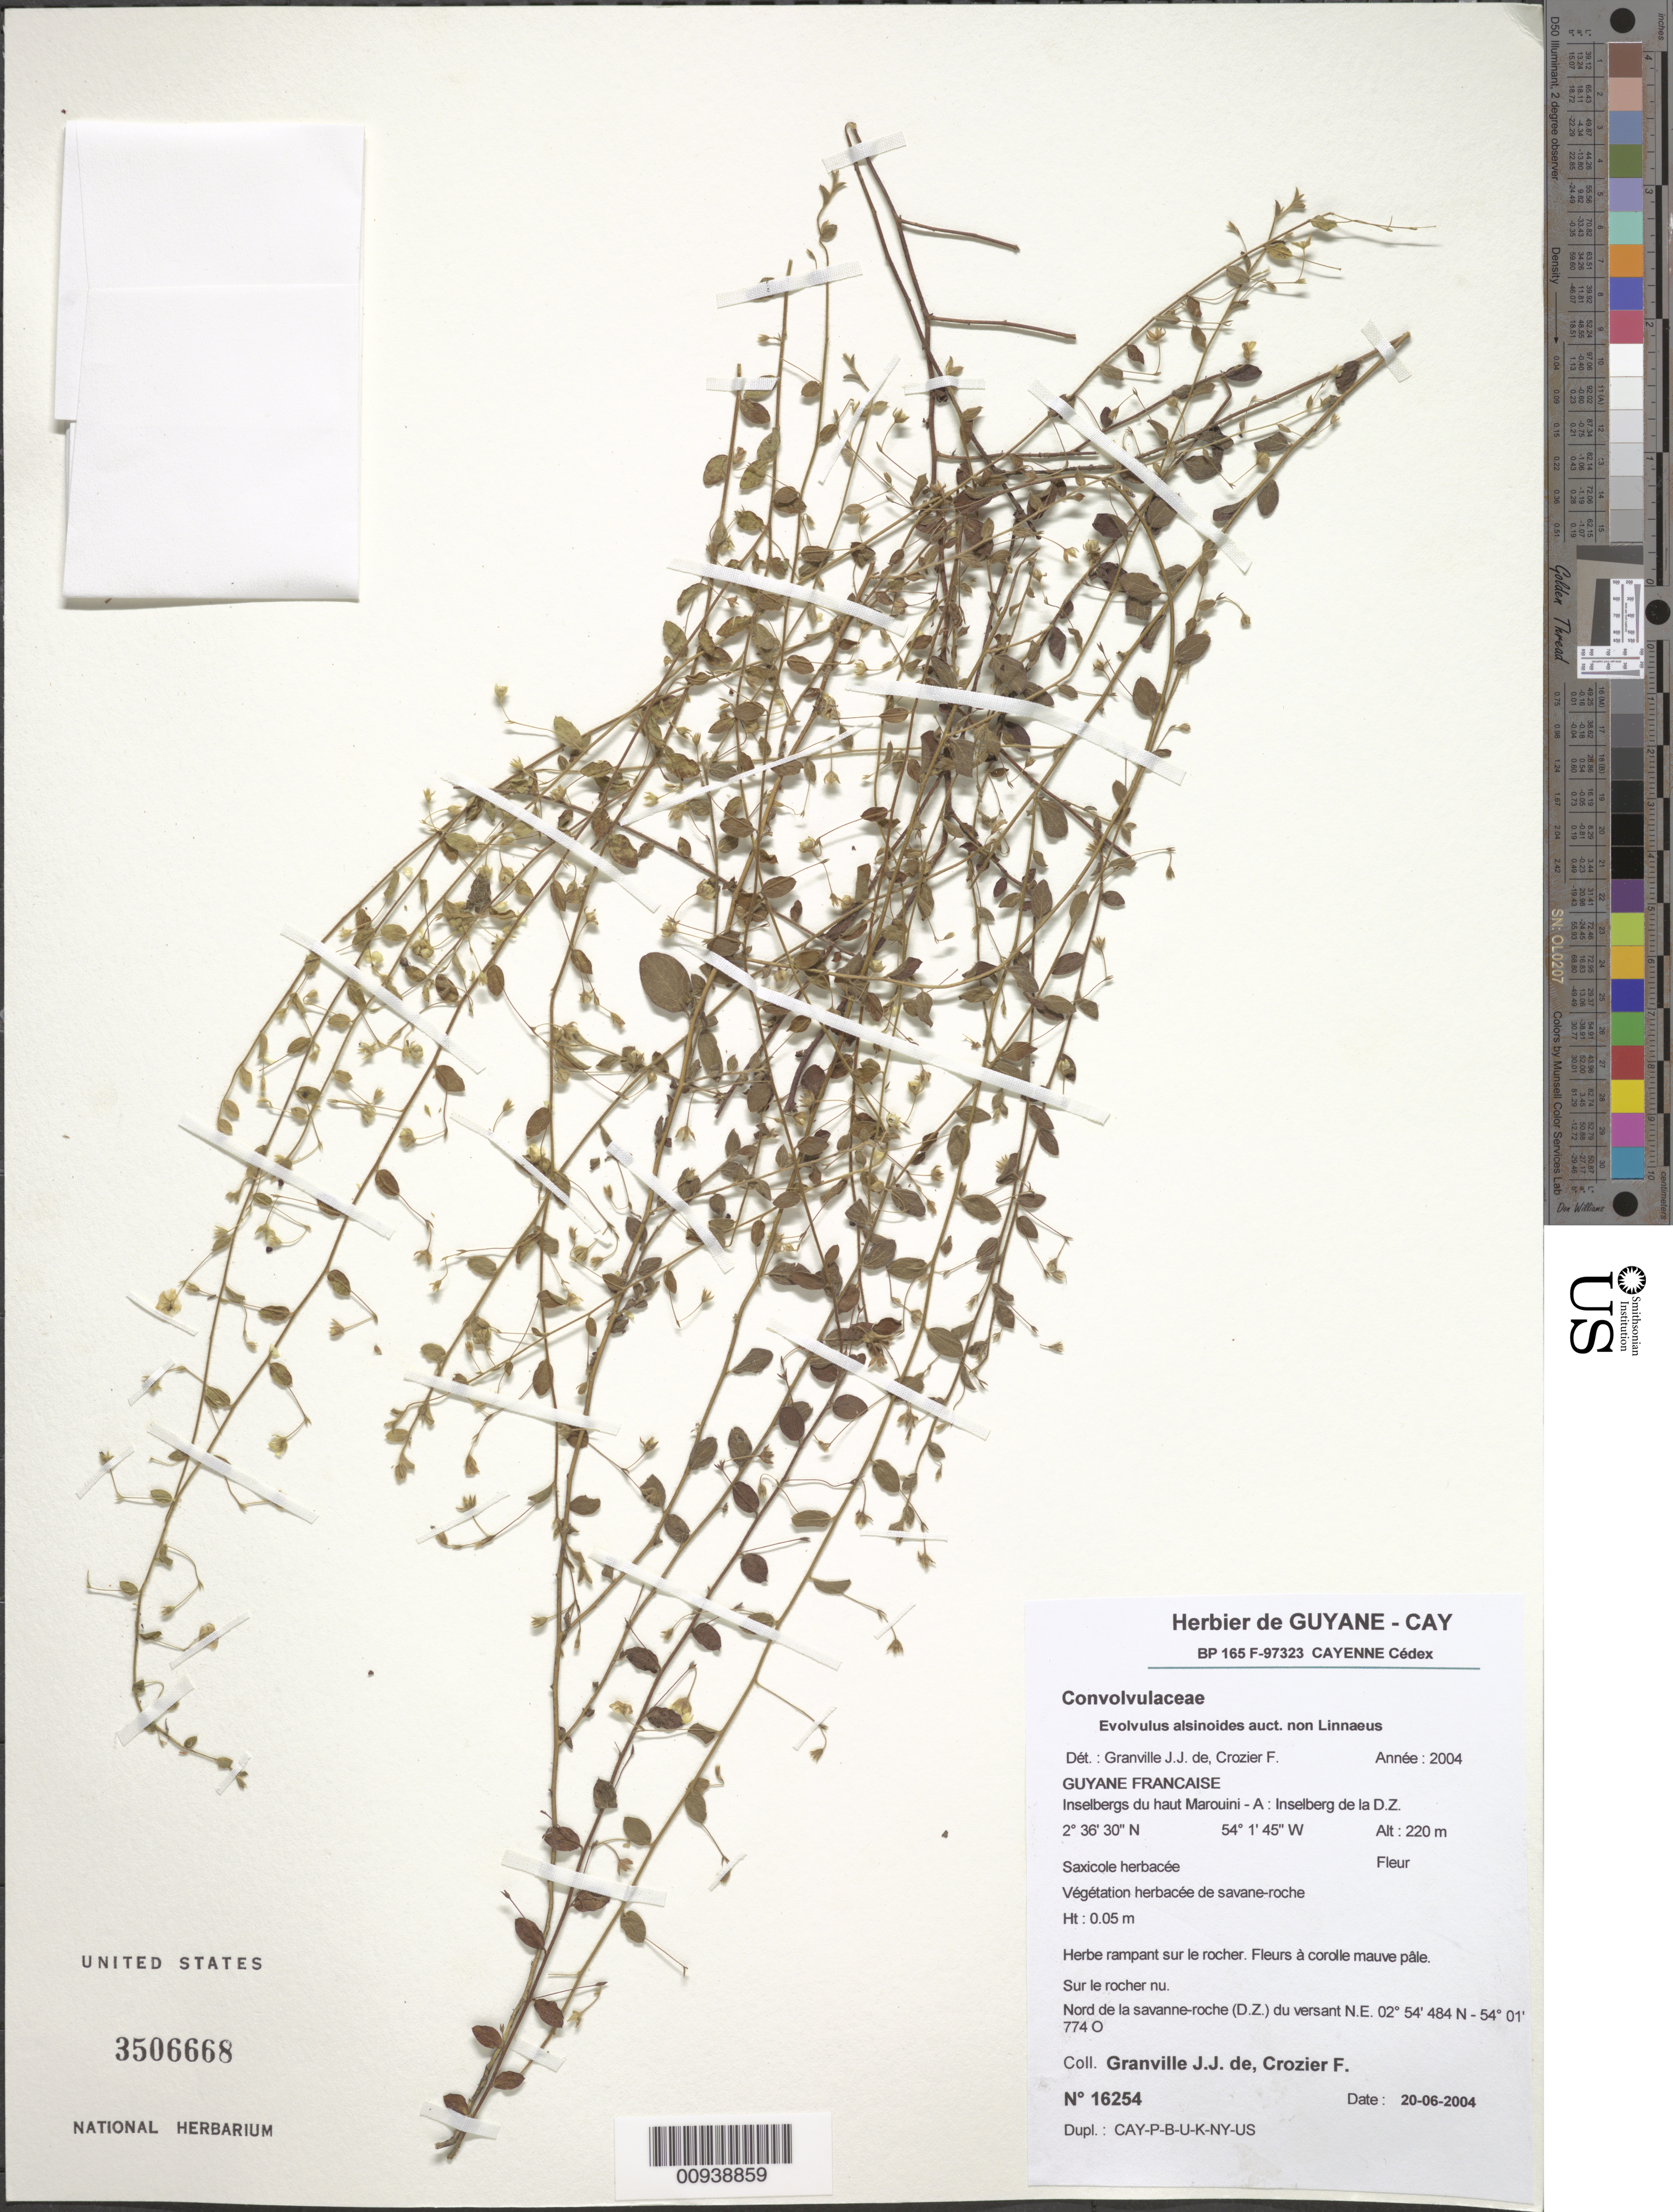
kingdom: Plantae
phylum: Tracheophyta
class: Magnoliopsida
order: Solanales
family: Convolvulaceae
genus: Evolvulus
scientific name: Evolvulus alsinoides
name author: (L.) L.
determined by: Crozier, F.; Granville, J. J.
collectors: J.-J. de Granville & F. Crozier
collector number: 16254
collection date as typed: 20-Jun-04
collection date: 2004-06-20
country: French Guiana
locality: Haut Marouini-A; Inselberg de la D.Z.; Nord de la savanne-roche (D.Z.) du versant NE 2º54'484"N - 54º1'774"O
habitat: Végétation herbacée de savane-roche, sur le rocher nu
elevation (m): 220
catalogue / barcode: US 3506668